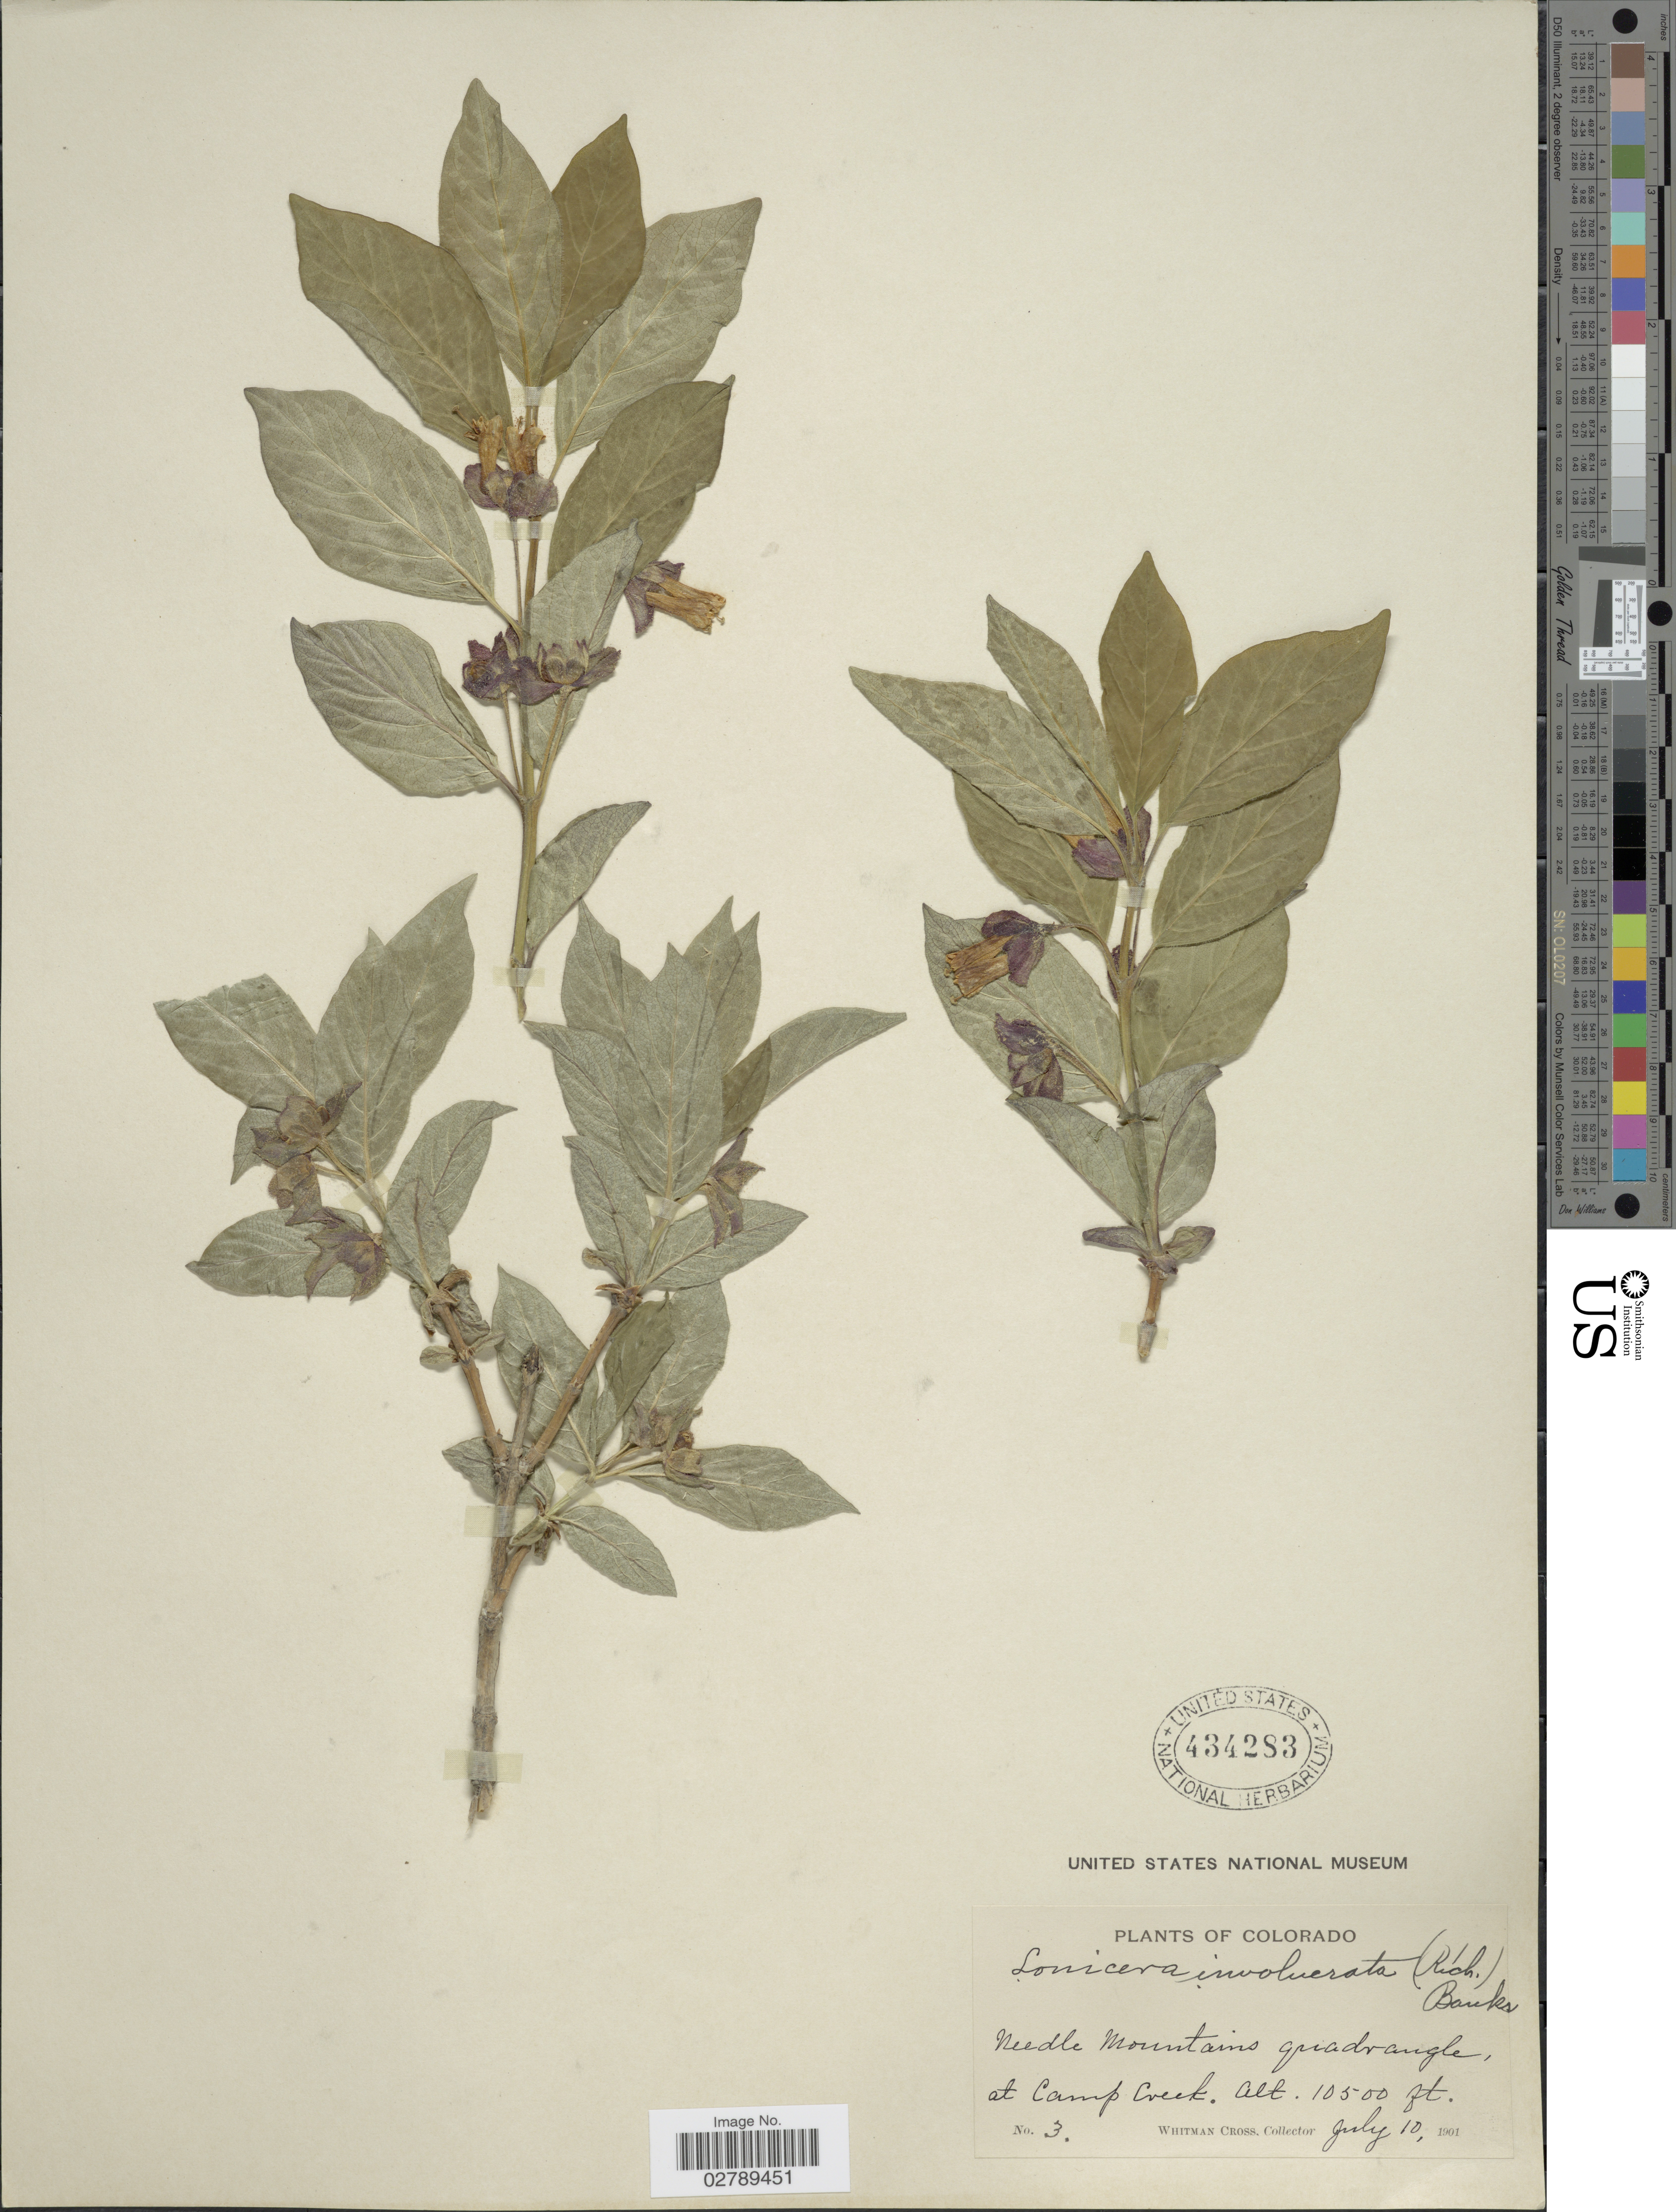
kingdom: Plantae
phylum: Tracheophyta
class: Magnoliopsida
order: Dipsacales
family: Caprifoliaceae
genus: Lonicera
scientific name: Lonicera involucrata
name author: (Richardson) Banks ex Spreng.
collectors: W. Cross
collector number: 3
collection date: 1901-07-10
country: United States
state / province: Colorado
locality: Needle Mountains quadrangle, at Camp Creek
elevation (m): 3200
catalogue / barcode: US 434283